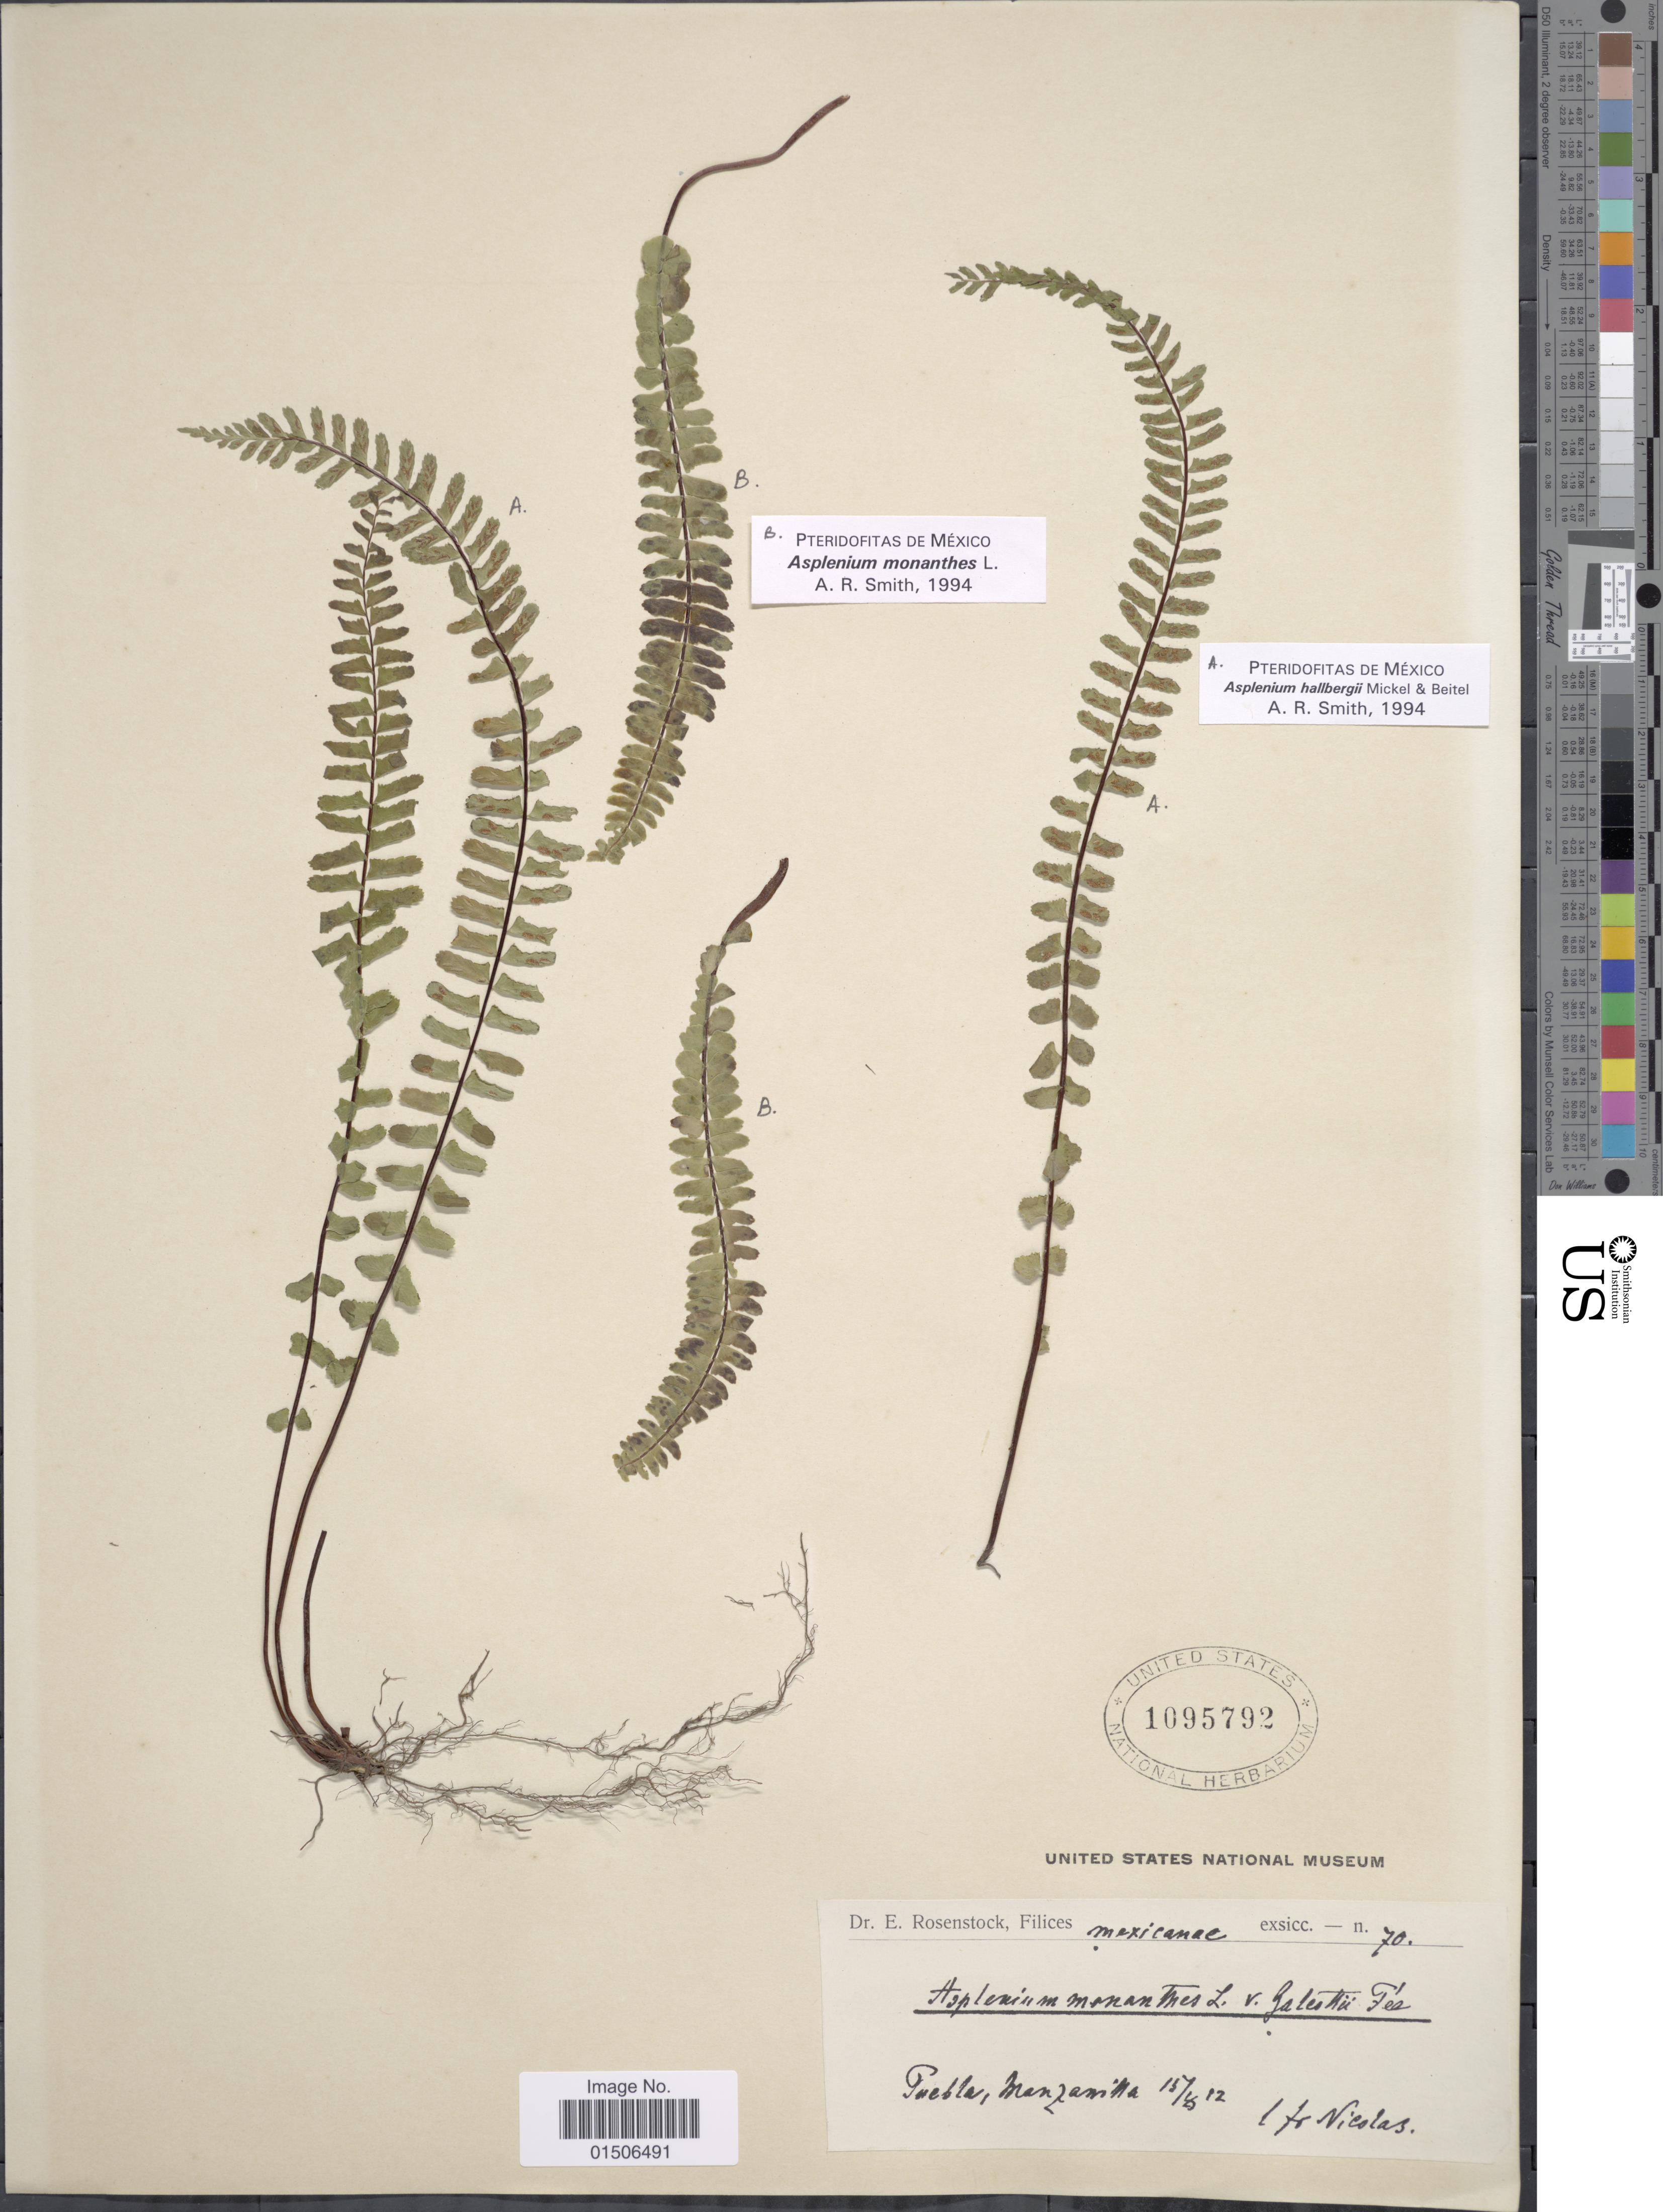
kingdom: Plantae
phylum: Tracheophyta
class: Polypodiopsida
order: Polypodiales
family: Aspleniaceae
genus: Asplenium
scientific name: Asplenium hallbergii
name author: Mickel & Beitel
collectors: B. Nicolas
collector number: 70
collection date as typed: Transcribed d/m/y: 15/4/12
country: Mexico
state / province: Puebla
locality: Manzanita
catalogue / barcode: US 1095792